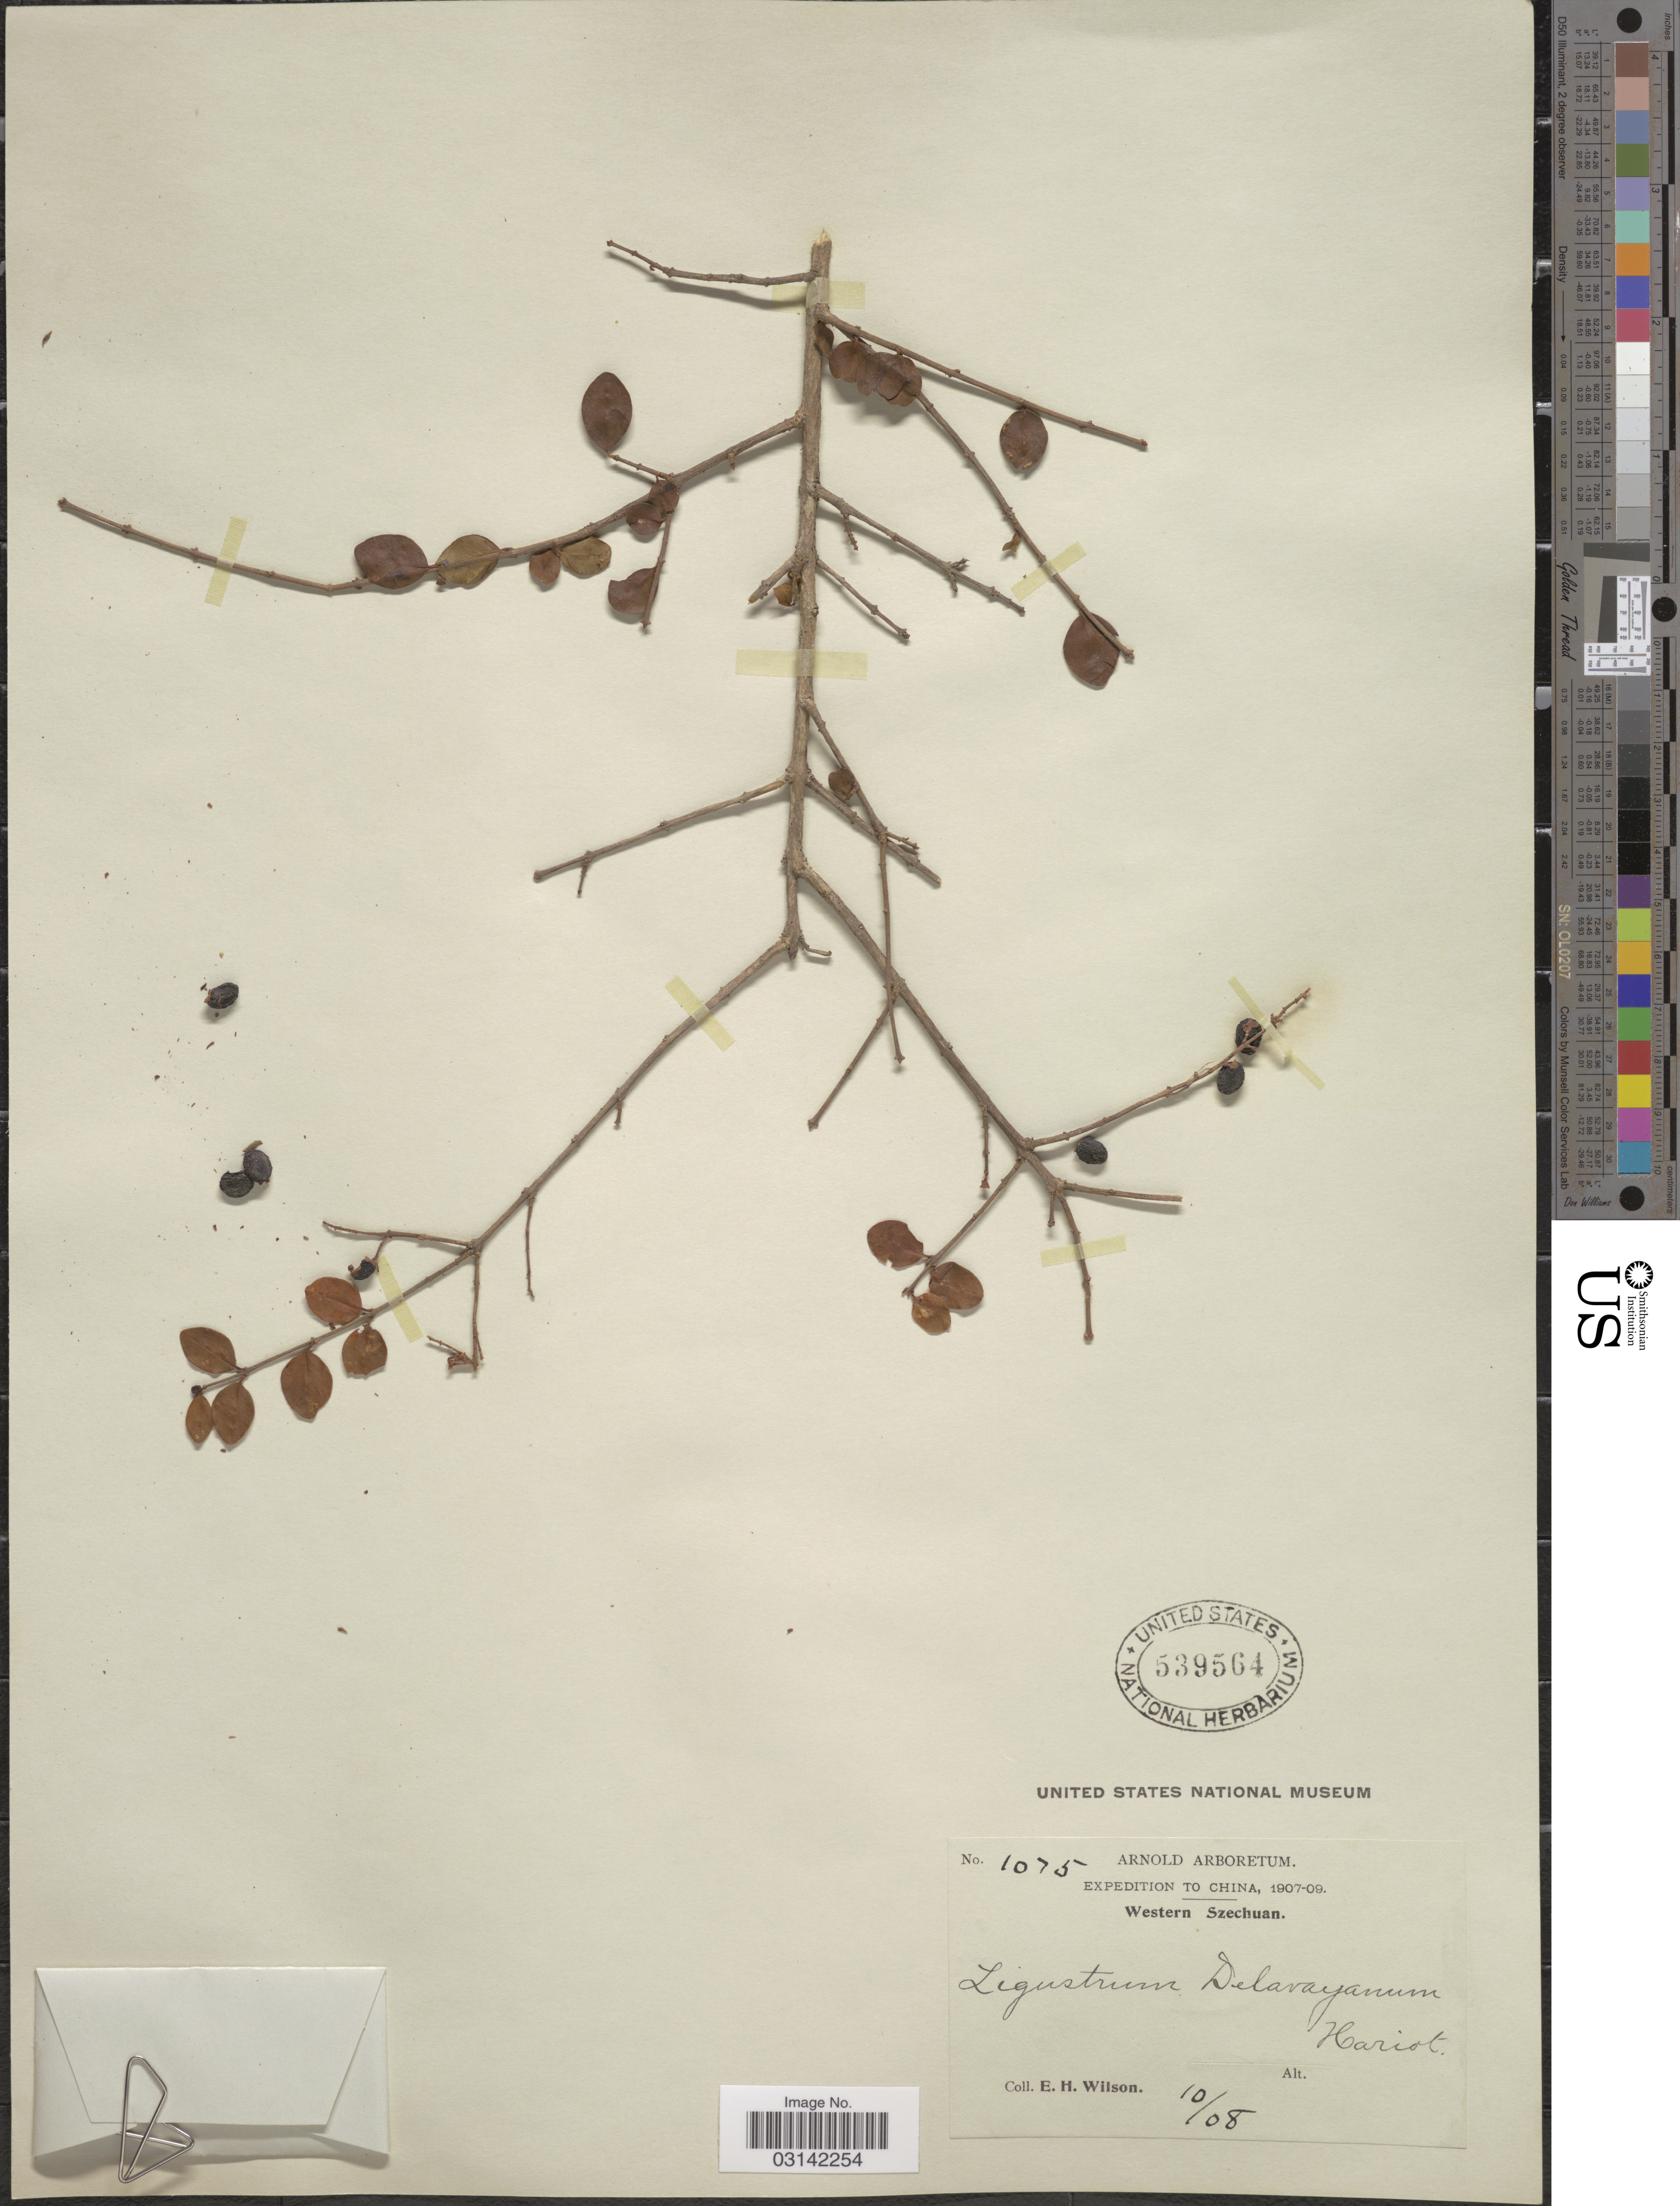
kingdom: Plantae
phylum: Tracheophyta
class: Magnoliopsida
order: Lamiales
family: Oleaceae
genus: Ligustrum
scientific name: Ligustrum delavayanum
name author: Har.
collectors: E. Wilson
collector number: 1075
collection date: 1908-10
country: China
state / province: Sichuan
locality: Western Szechuan.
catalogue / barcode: US 539564